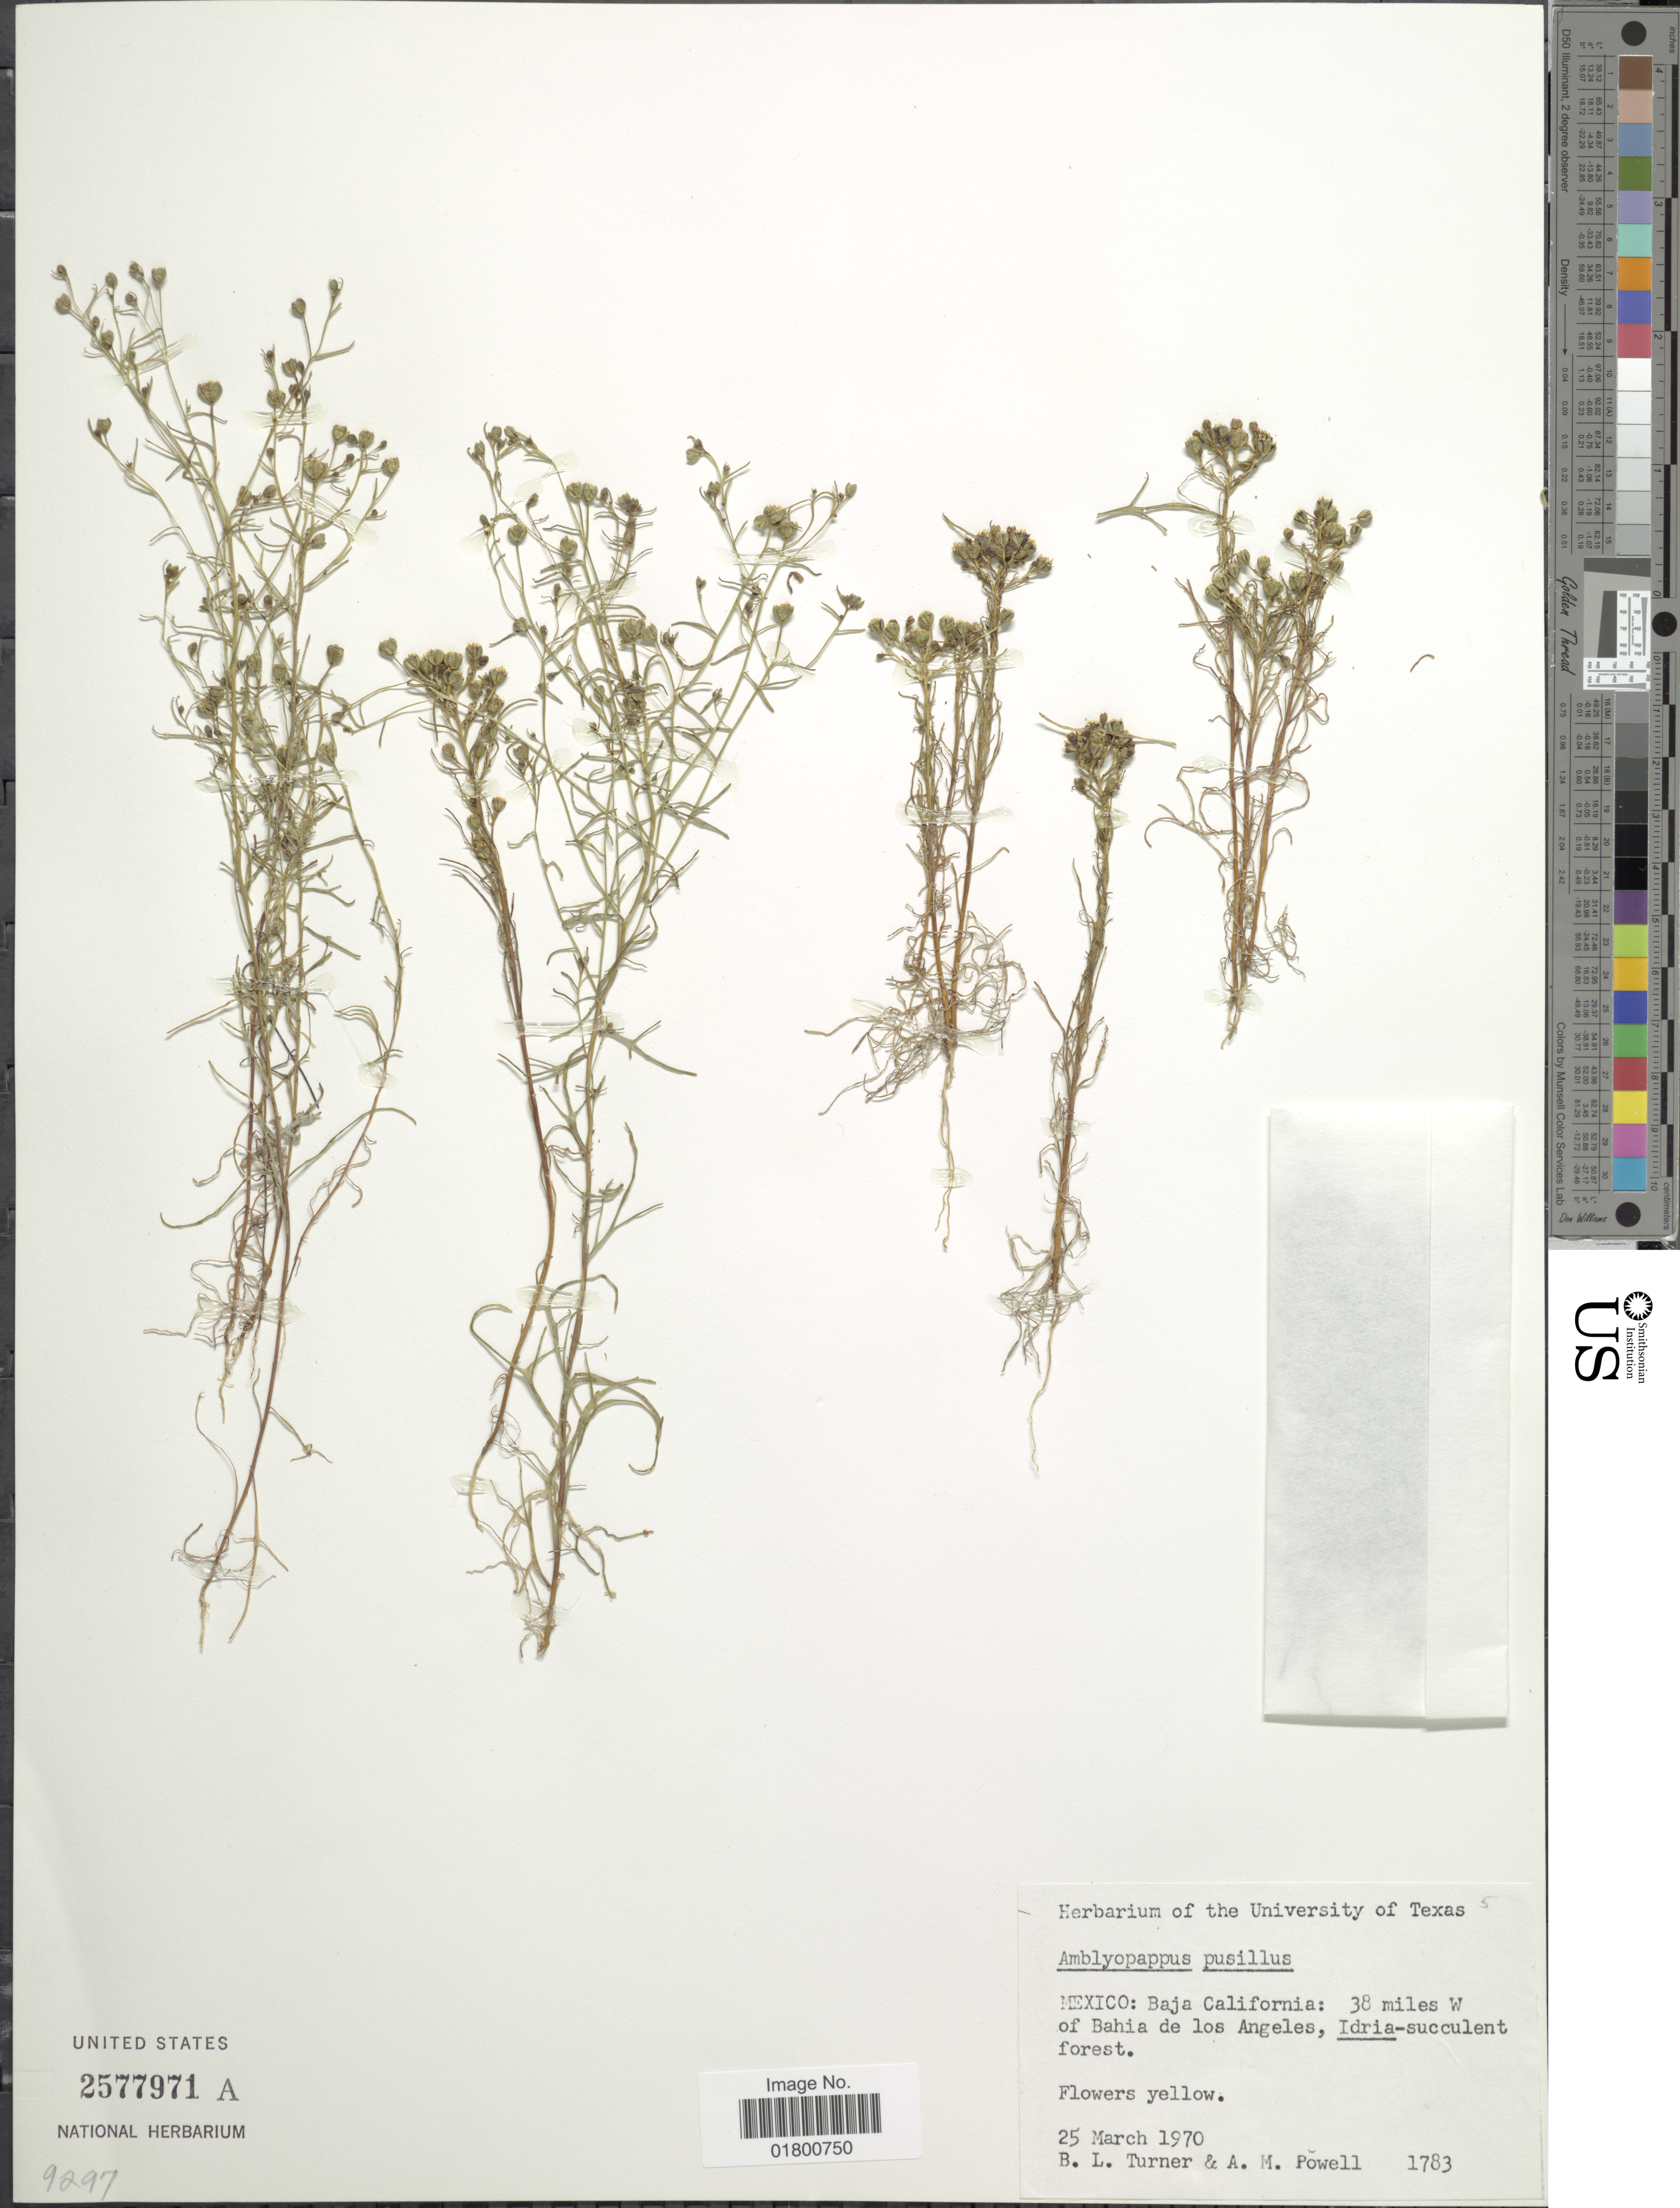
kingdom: Plantae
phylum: Tracheophyta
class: Magnoliopsida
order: Asterales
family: Asteraceae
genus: Amblyopappus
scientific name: Amblyopappus pusillus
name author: Hook. & Arn.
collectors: B. L. Turner & A. M. Powell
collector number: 1783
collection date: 1970-03-25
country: Mexico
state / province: Baja California Norte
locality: Mexico: Baja California, 38 miles W of Bahia de los Angeles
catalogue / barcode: US 2577971A